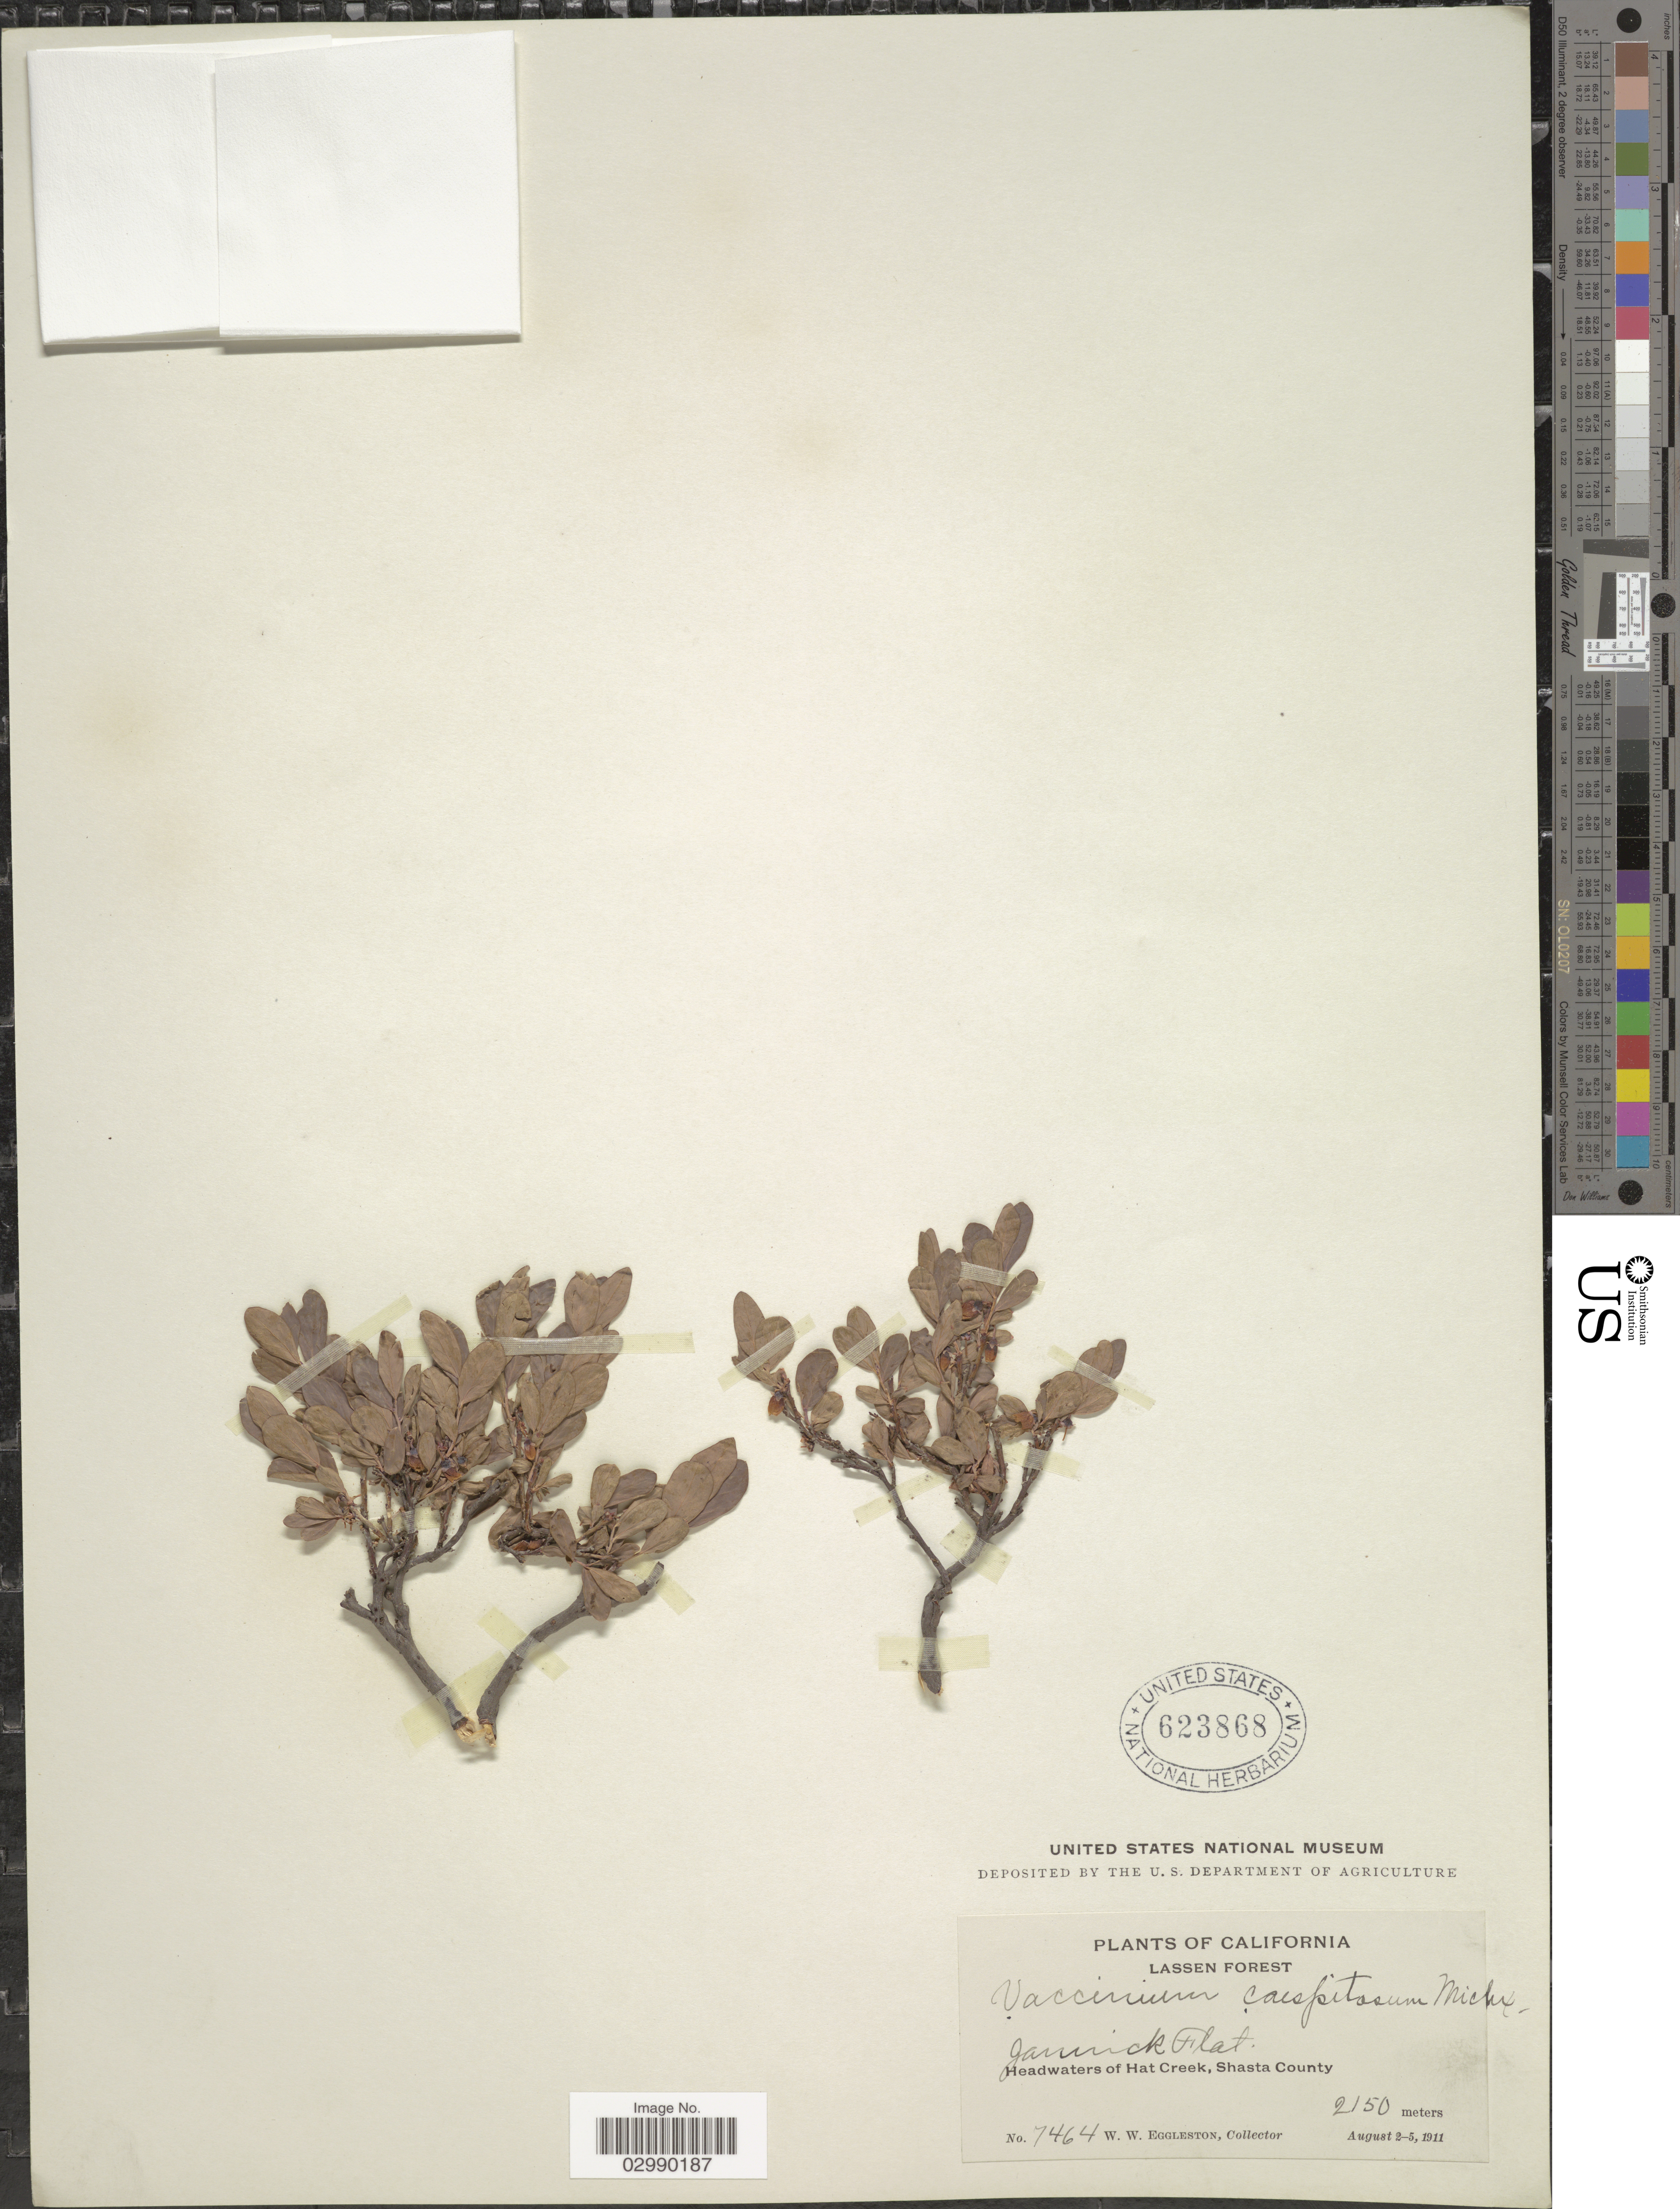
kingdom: Plantae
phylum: Tracheophyta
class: Magnoliopsida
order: Ericales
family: Ericaceae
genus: Vaccinium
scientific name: Vaccinium uliginosum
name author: L.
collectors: W. W. Eggleston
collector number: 7464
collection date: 1911-08-02/1911-08-05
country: United States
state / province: California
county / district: Shasta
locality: Lassen Forest, Jannick Flat, Headwaters of Hat Creek, Shasta County.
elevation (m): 2150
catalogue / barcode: US 623868